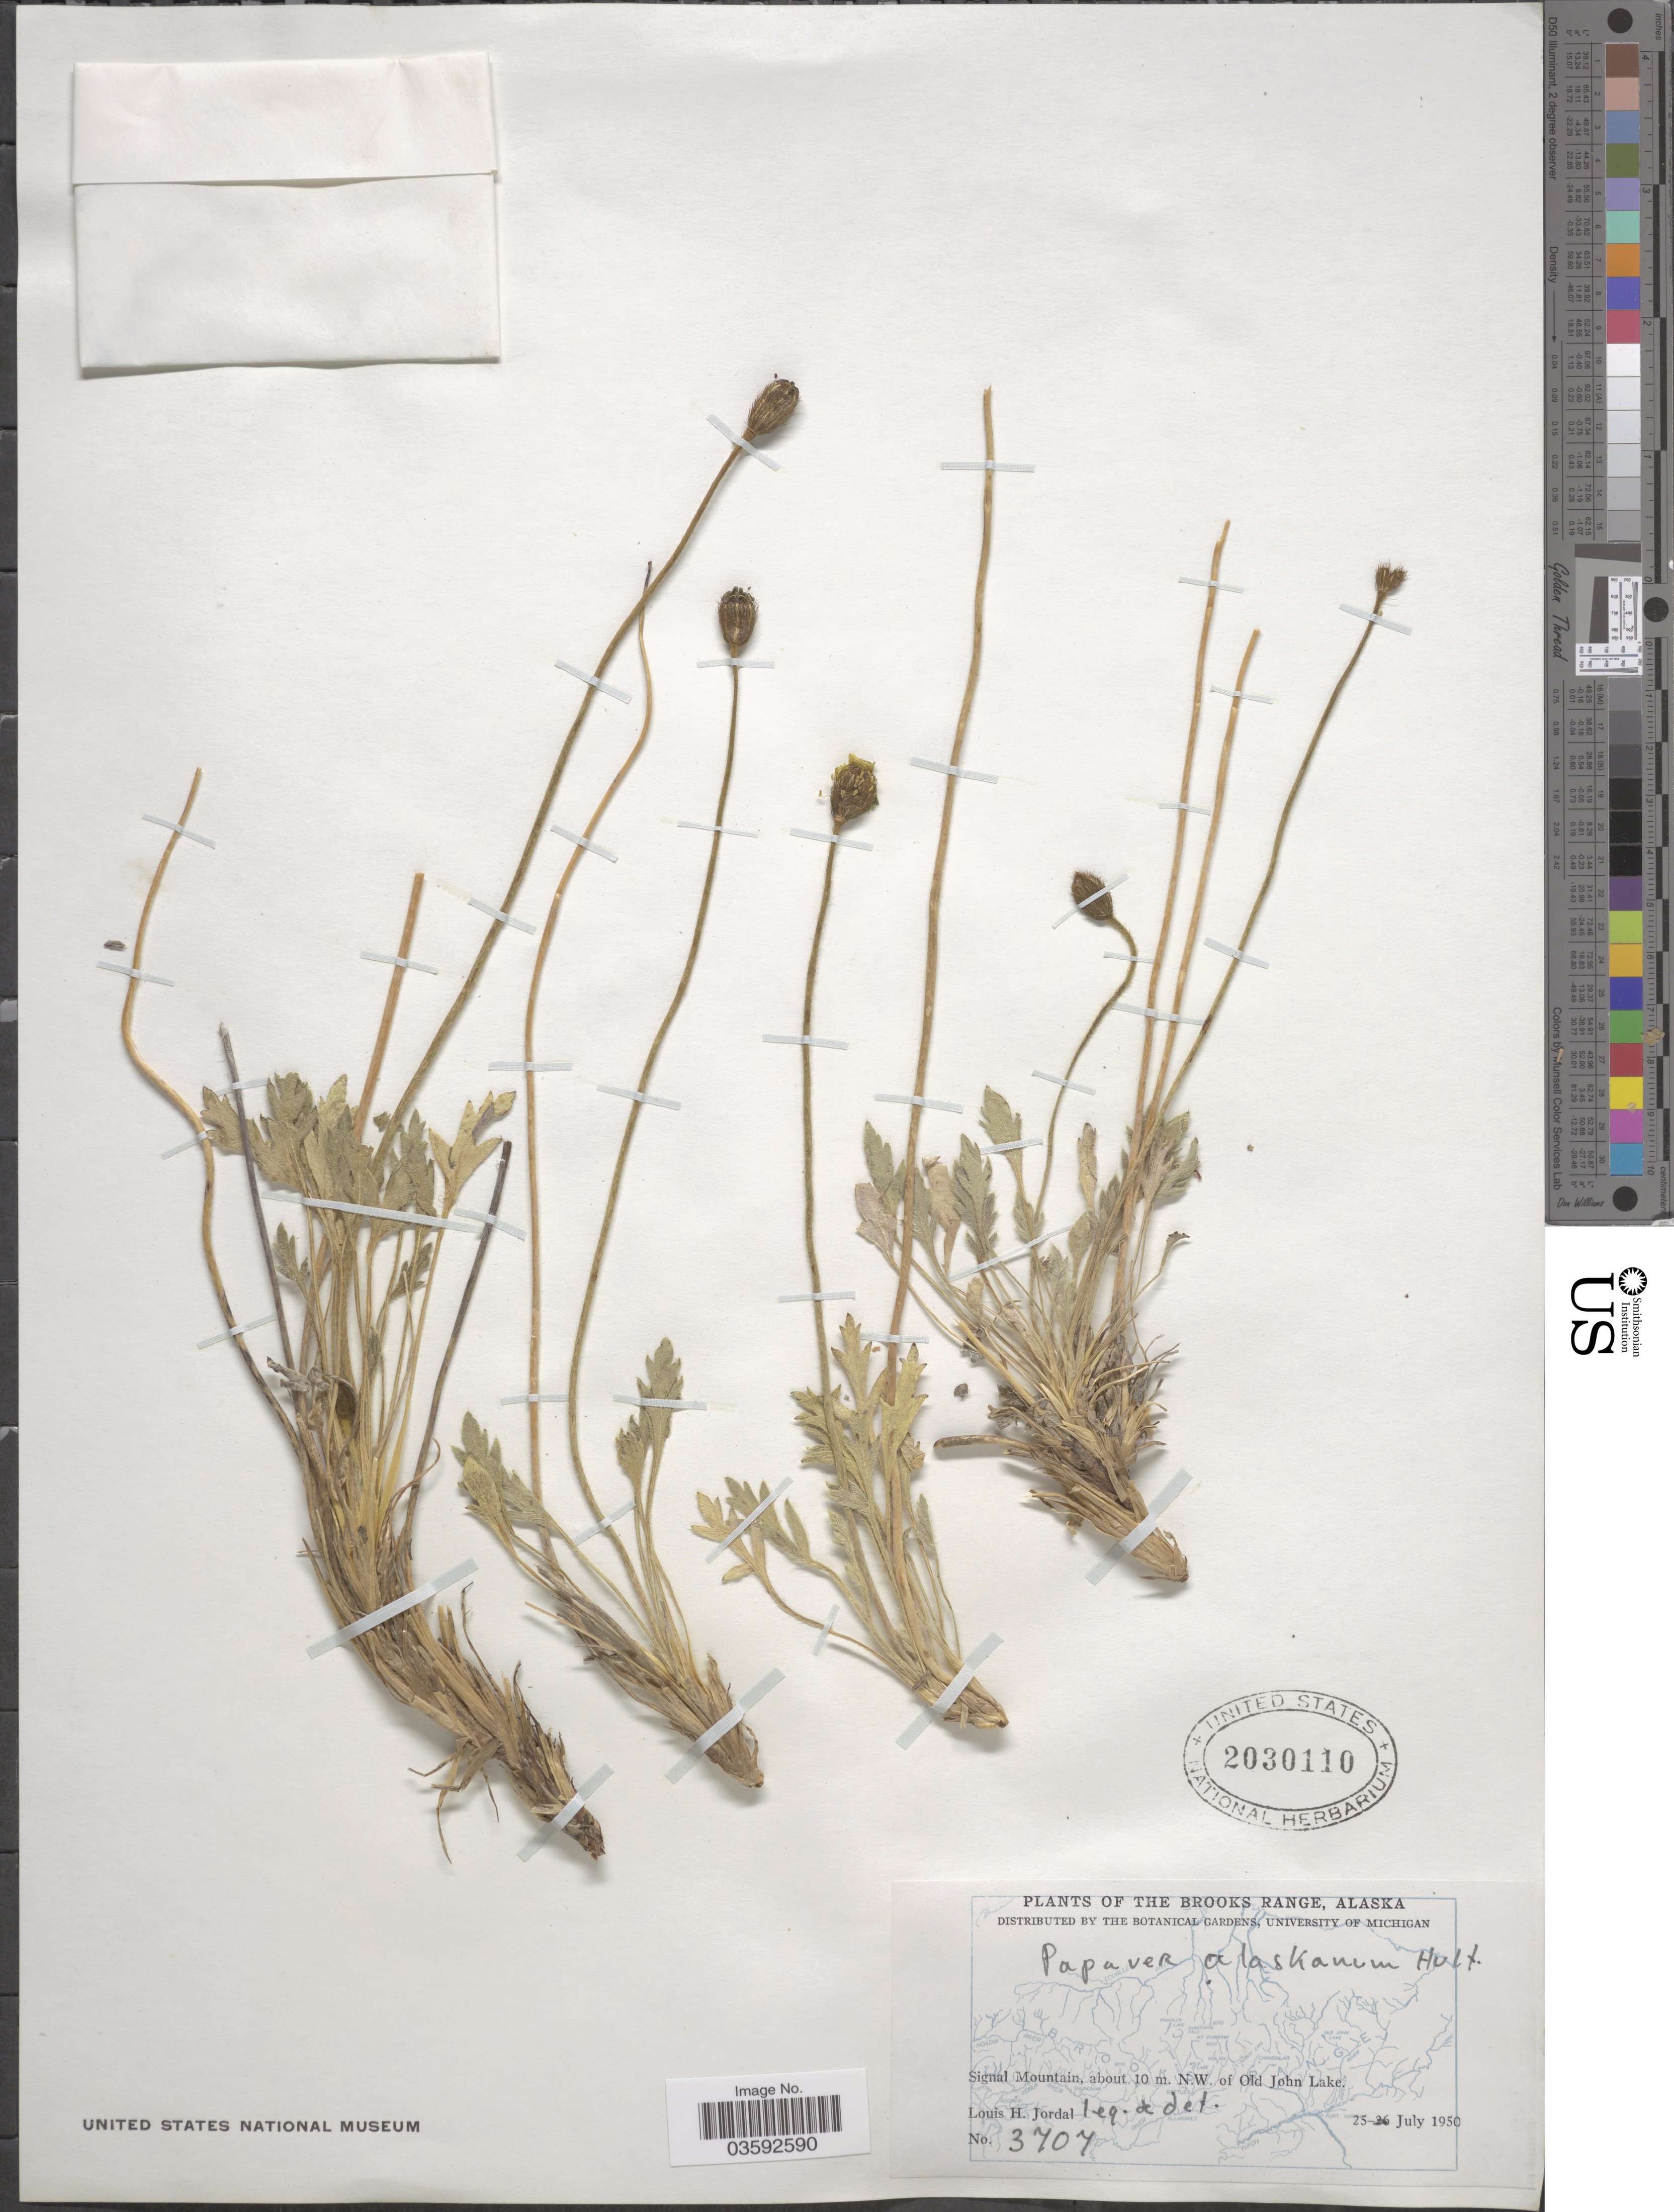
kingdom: Plantae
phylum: Tracheophyta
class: Magnoliopsida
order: Ranunculales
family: Papaveraceae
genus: Papaver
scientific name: Papaver alaskanum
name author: Hultén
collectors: L. Jordal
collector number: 3707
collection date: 1950-07-25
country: United States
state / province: Alaska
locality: The Brooks Range. Signal Mountain, about 10 m. N.W. of Old John Lake.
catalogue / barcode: US 2030110